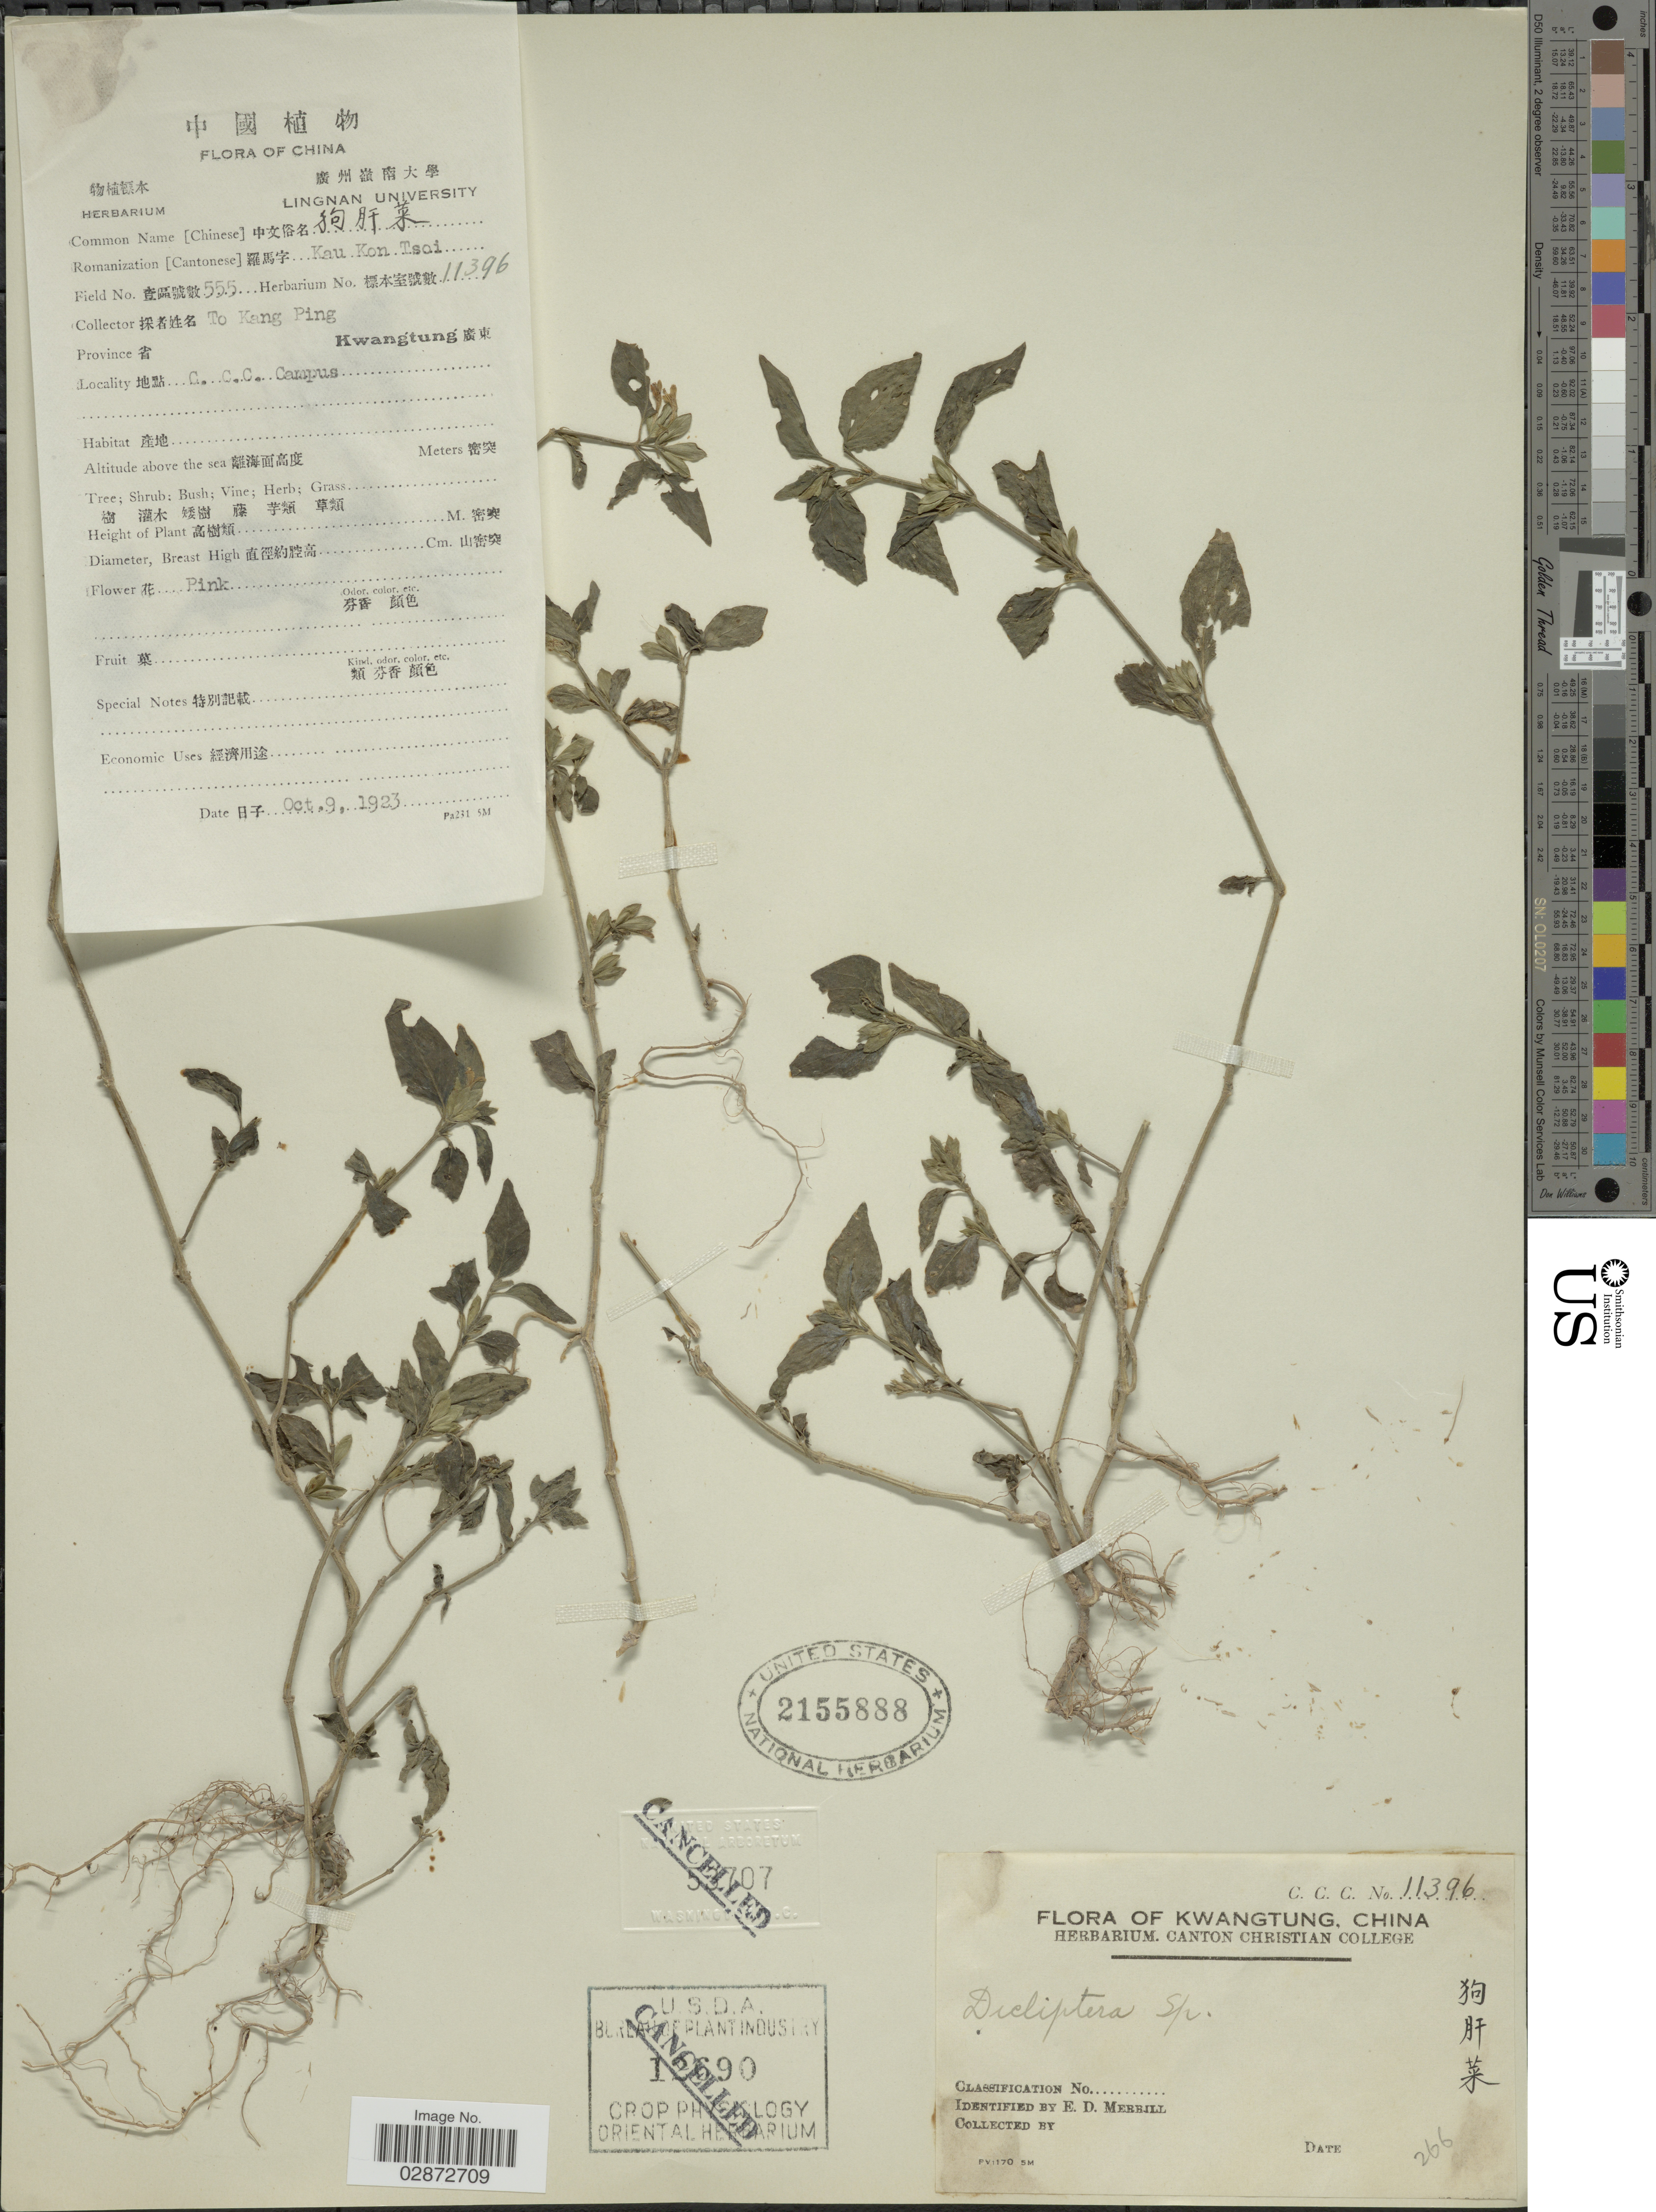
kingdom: Plantae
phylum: Tracheophyta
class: Magnoliopsida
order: Lamiales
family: Acanthaceae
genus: Dicliptera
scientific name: Dicliptera sp.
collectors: T. Ping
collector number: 555/11396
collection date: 1923-10-09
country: China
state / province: Guangdong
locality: Kwangtung. G. C. C. Campus.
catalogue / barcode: US 2155888